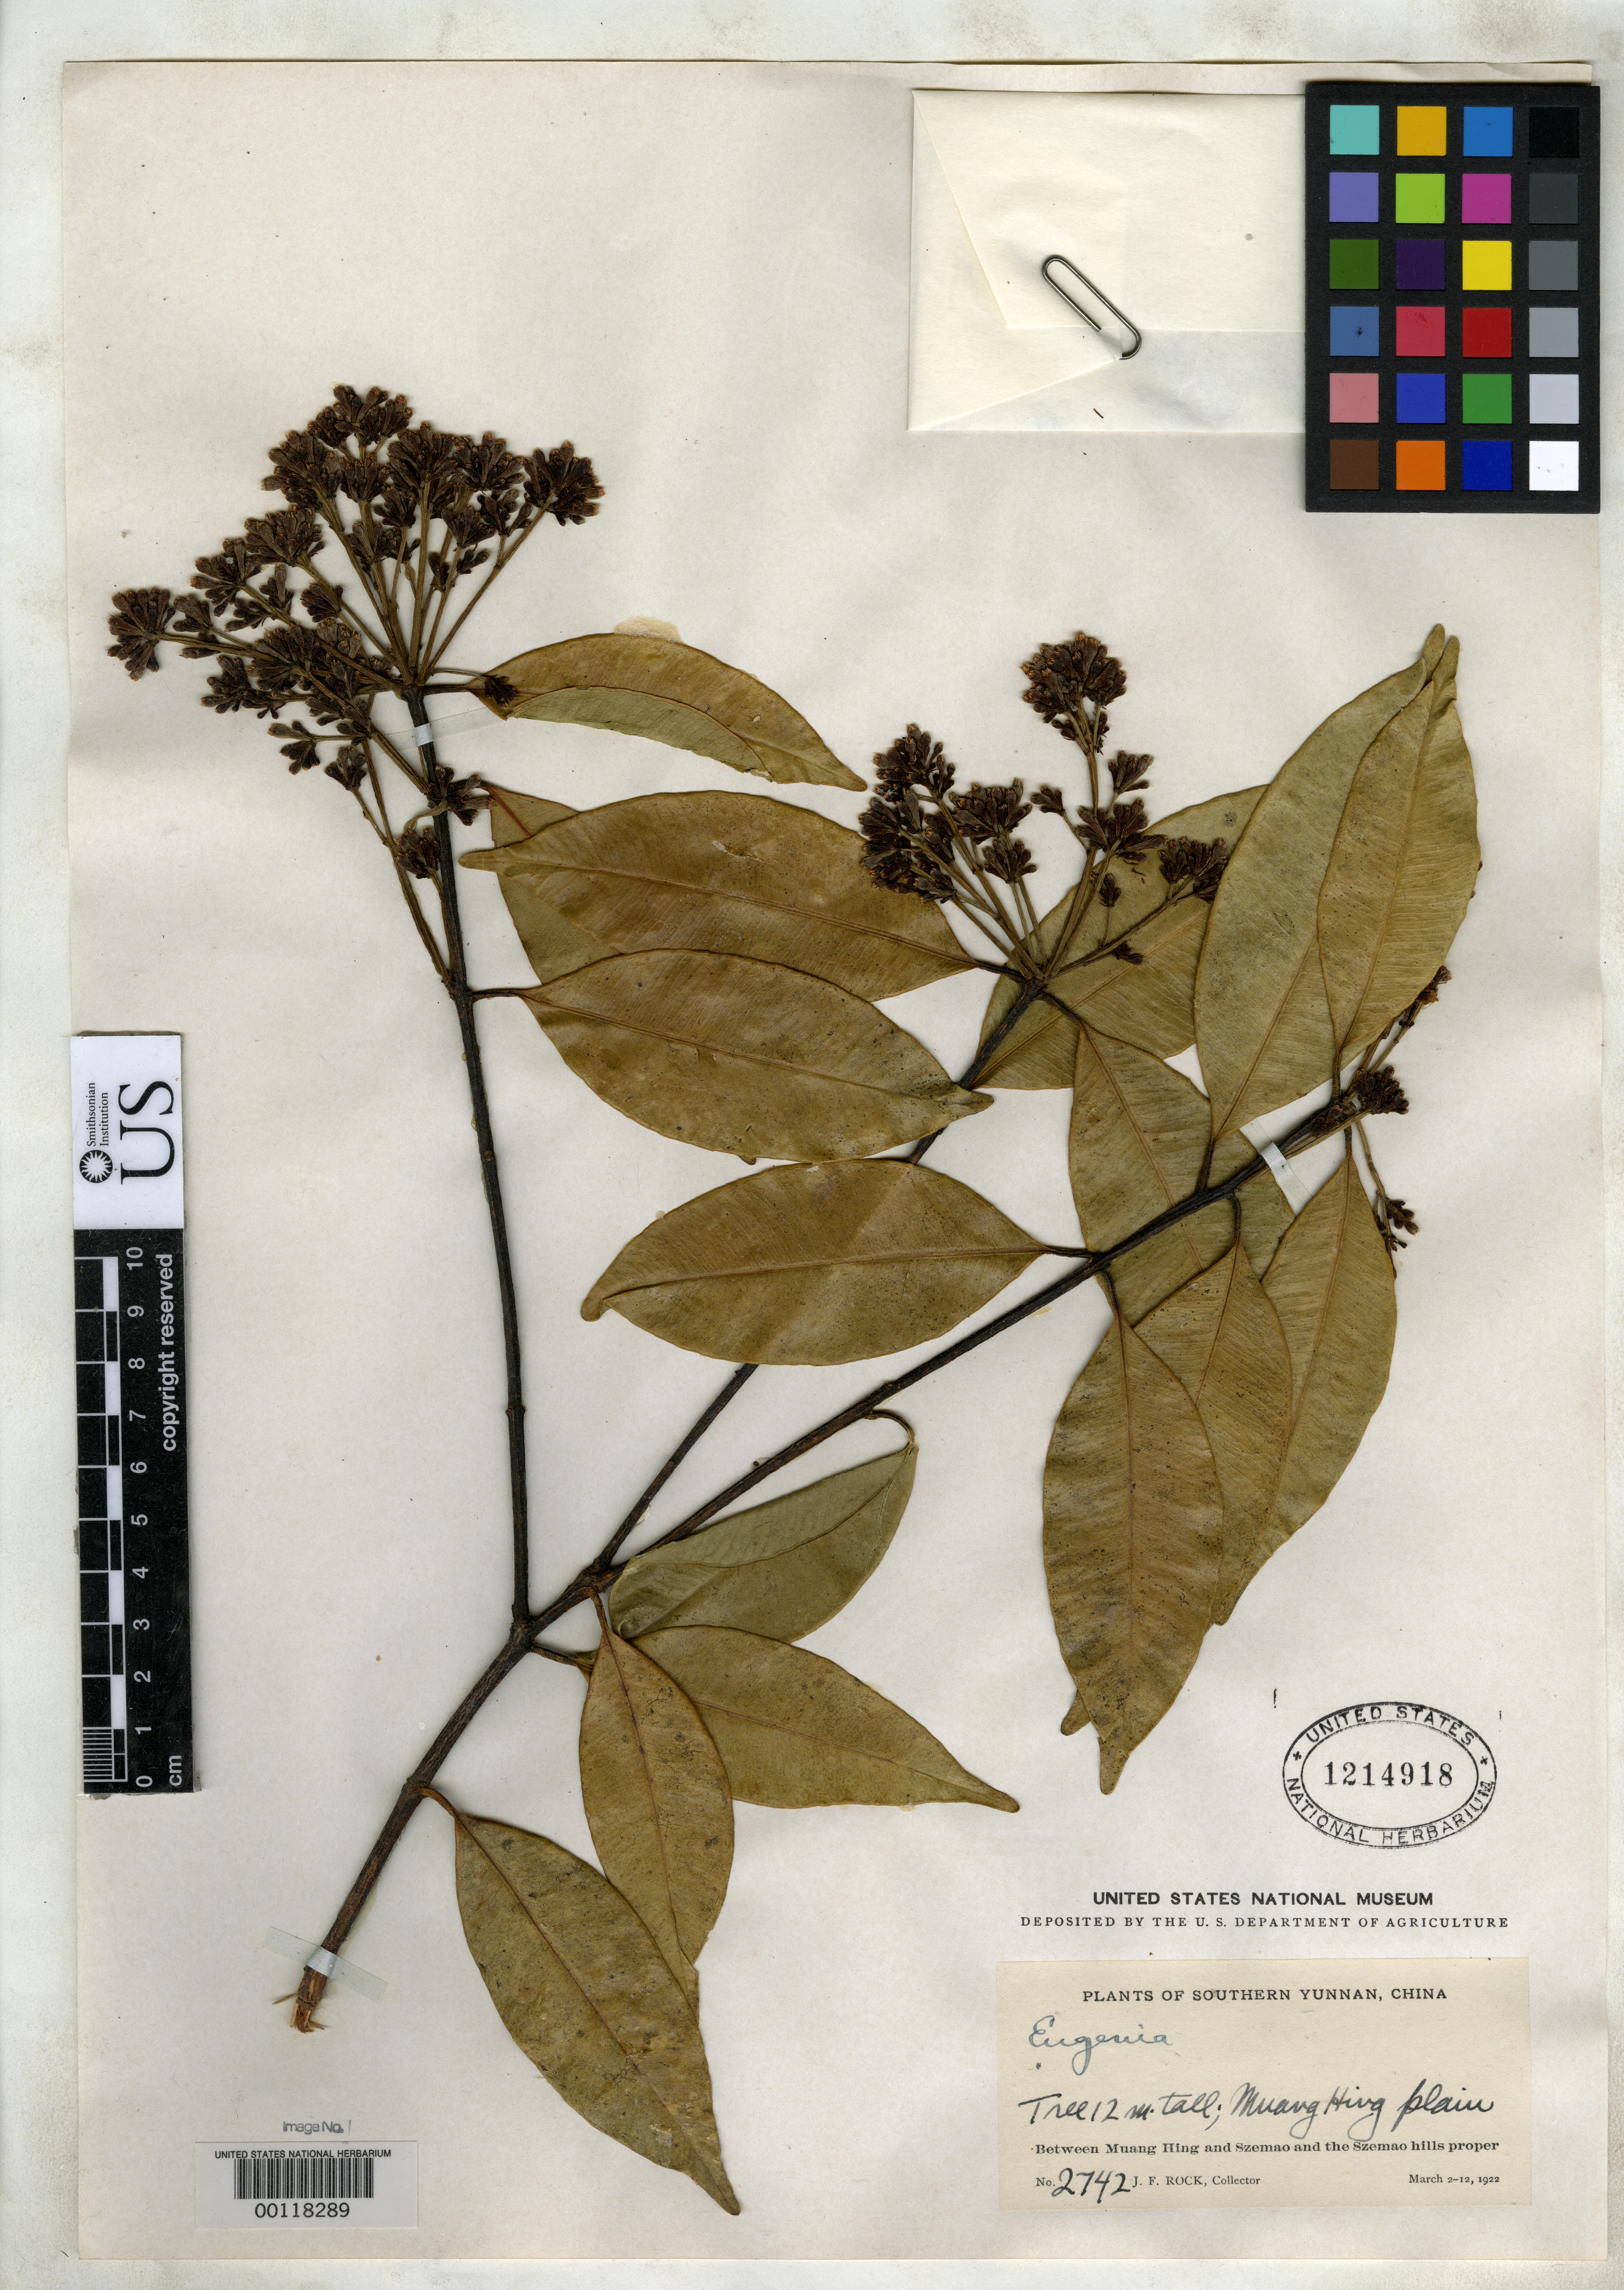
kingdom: Plantae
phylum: Tracheophyta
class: Magnoliopsida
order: Myrtales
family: Myrtaceae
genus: Syzygium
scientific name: Syzygium rockii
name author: Merr. & L.M. Perry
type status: Isotype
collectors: J. F. Rock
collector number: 2742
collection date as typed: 02 Mar 1922 to 12 Mar 1922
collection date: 1922-03-02/1922-03-12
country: China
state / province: Yunnan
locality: Between Muang Hing and Szemao.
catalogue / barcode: US 1214918